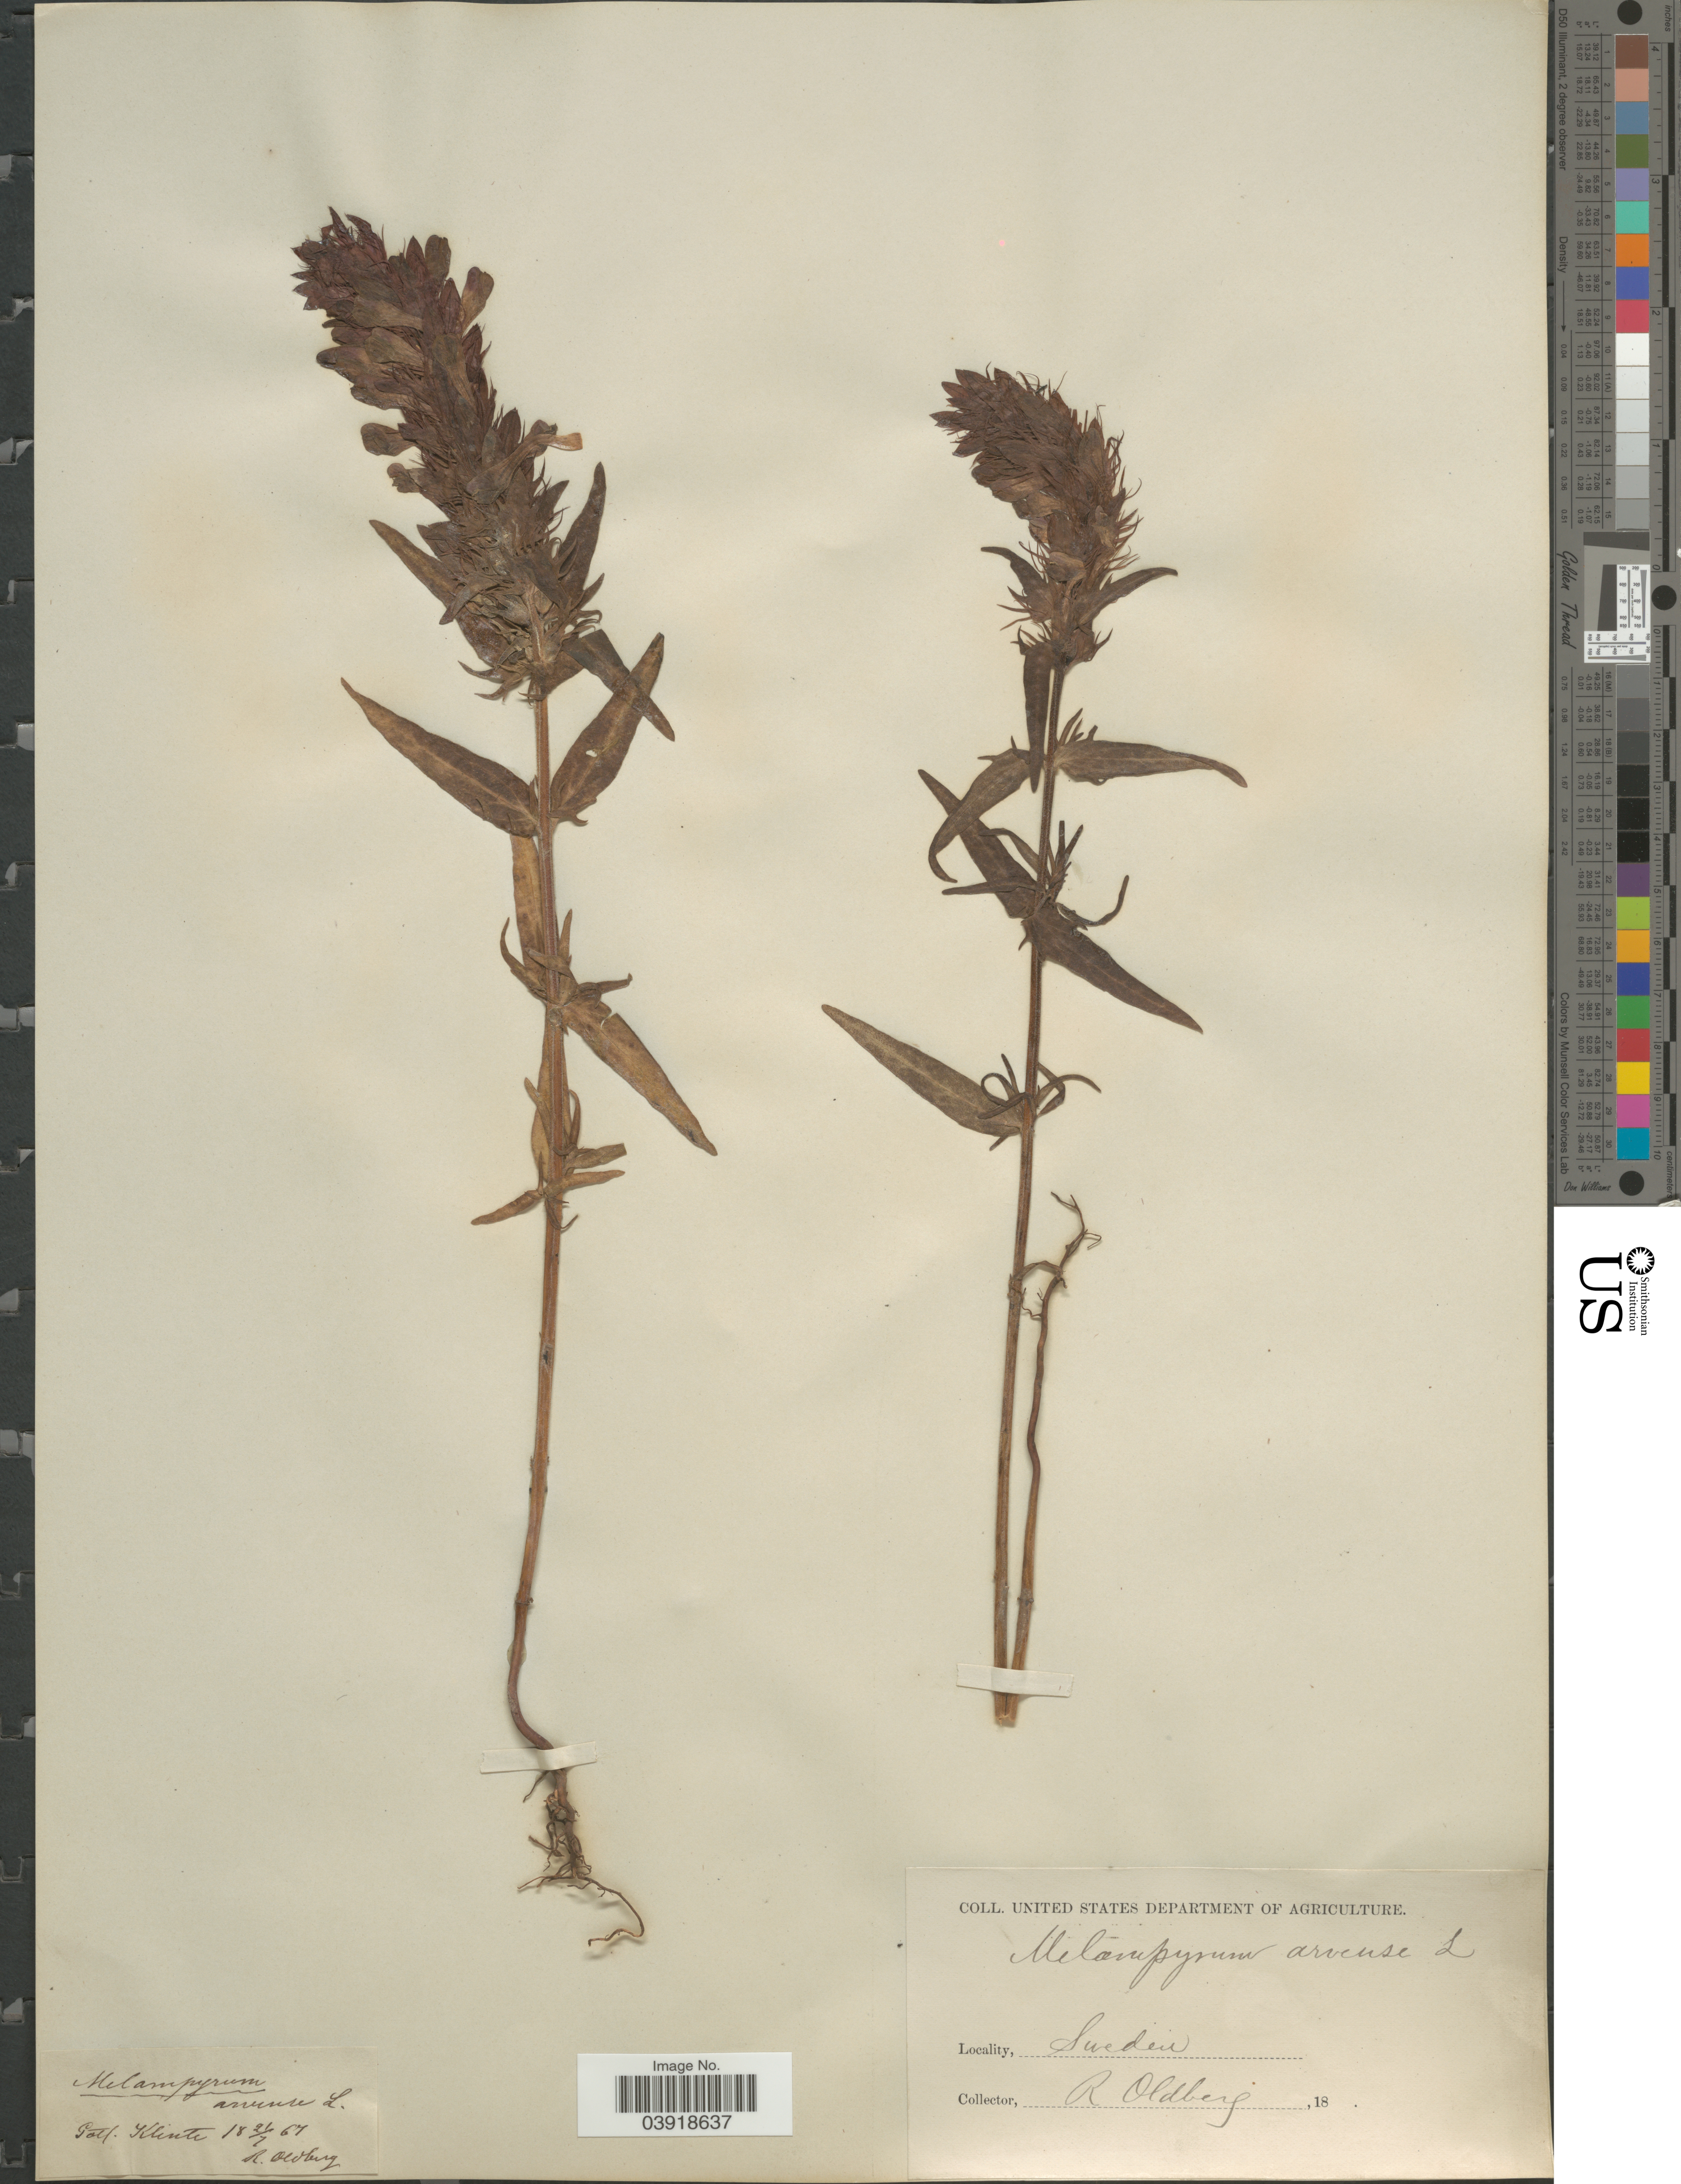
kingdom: Plantae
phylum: Tracheophyta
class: Magnoliopsida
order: Lamiales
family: Orobanchaceae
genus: Melampyrum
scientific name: Melampyrum arvense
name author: L.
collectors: R. Oldberg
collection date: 1867-07-21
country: Sweden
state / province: Gotland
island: Gotland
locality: Gotl. Klinte.